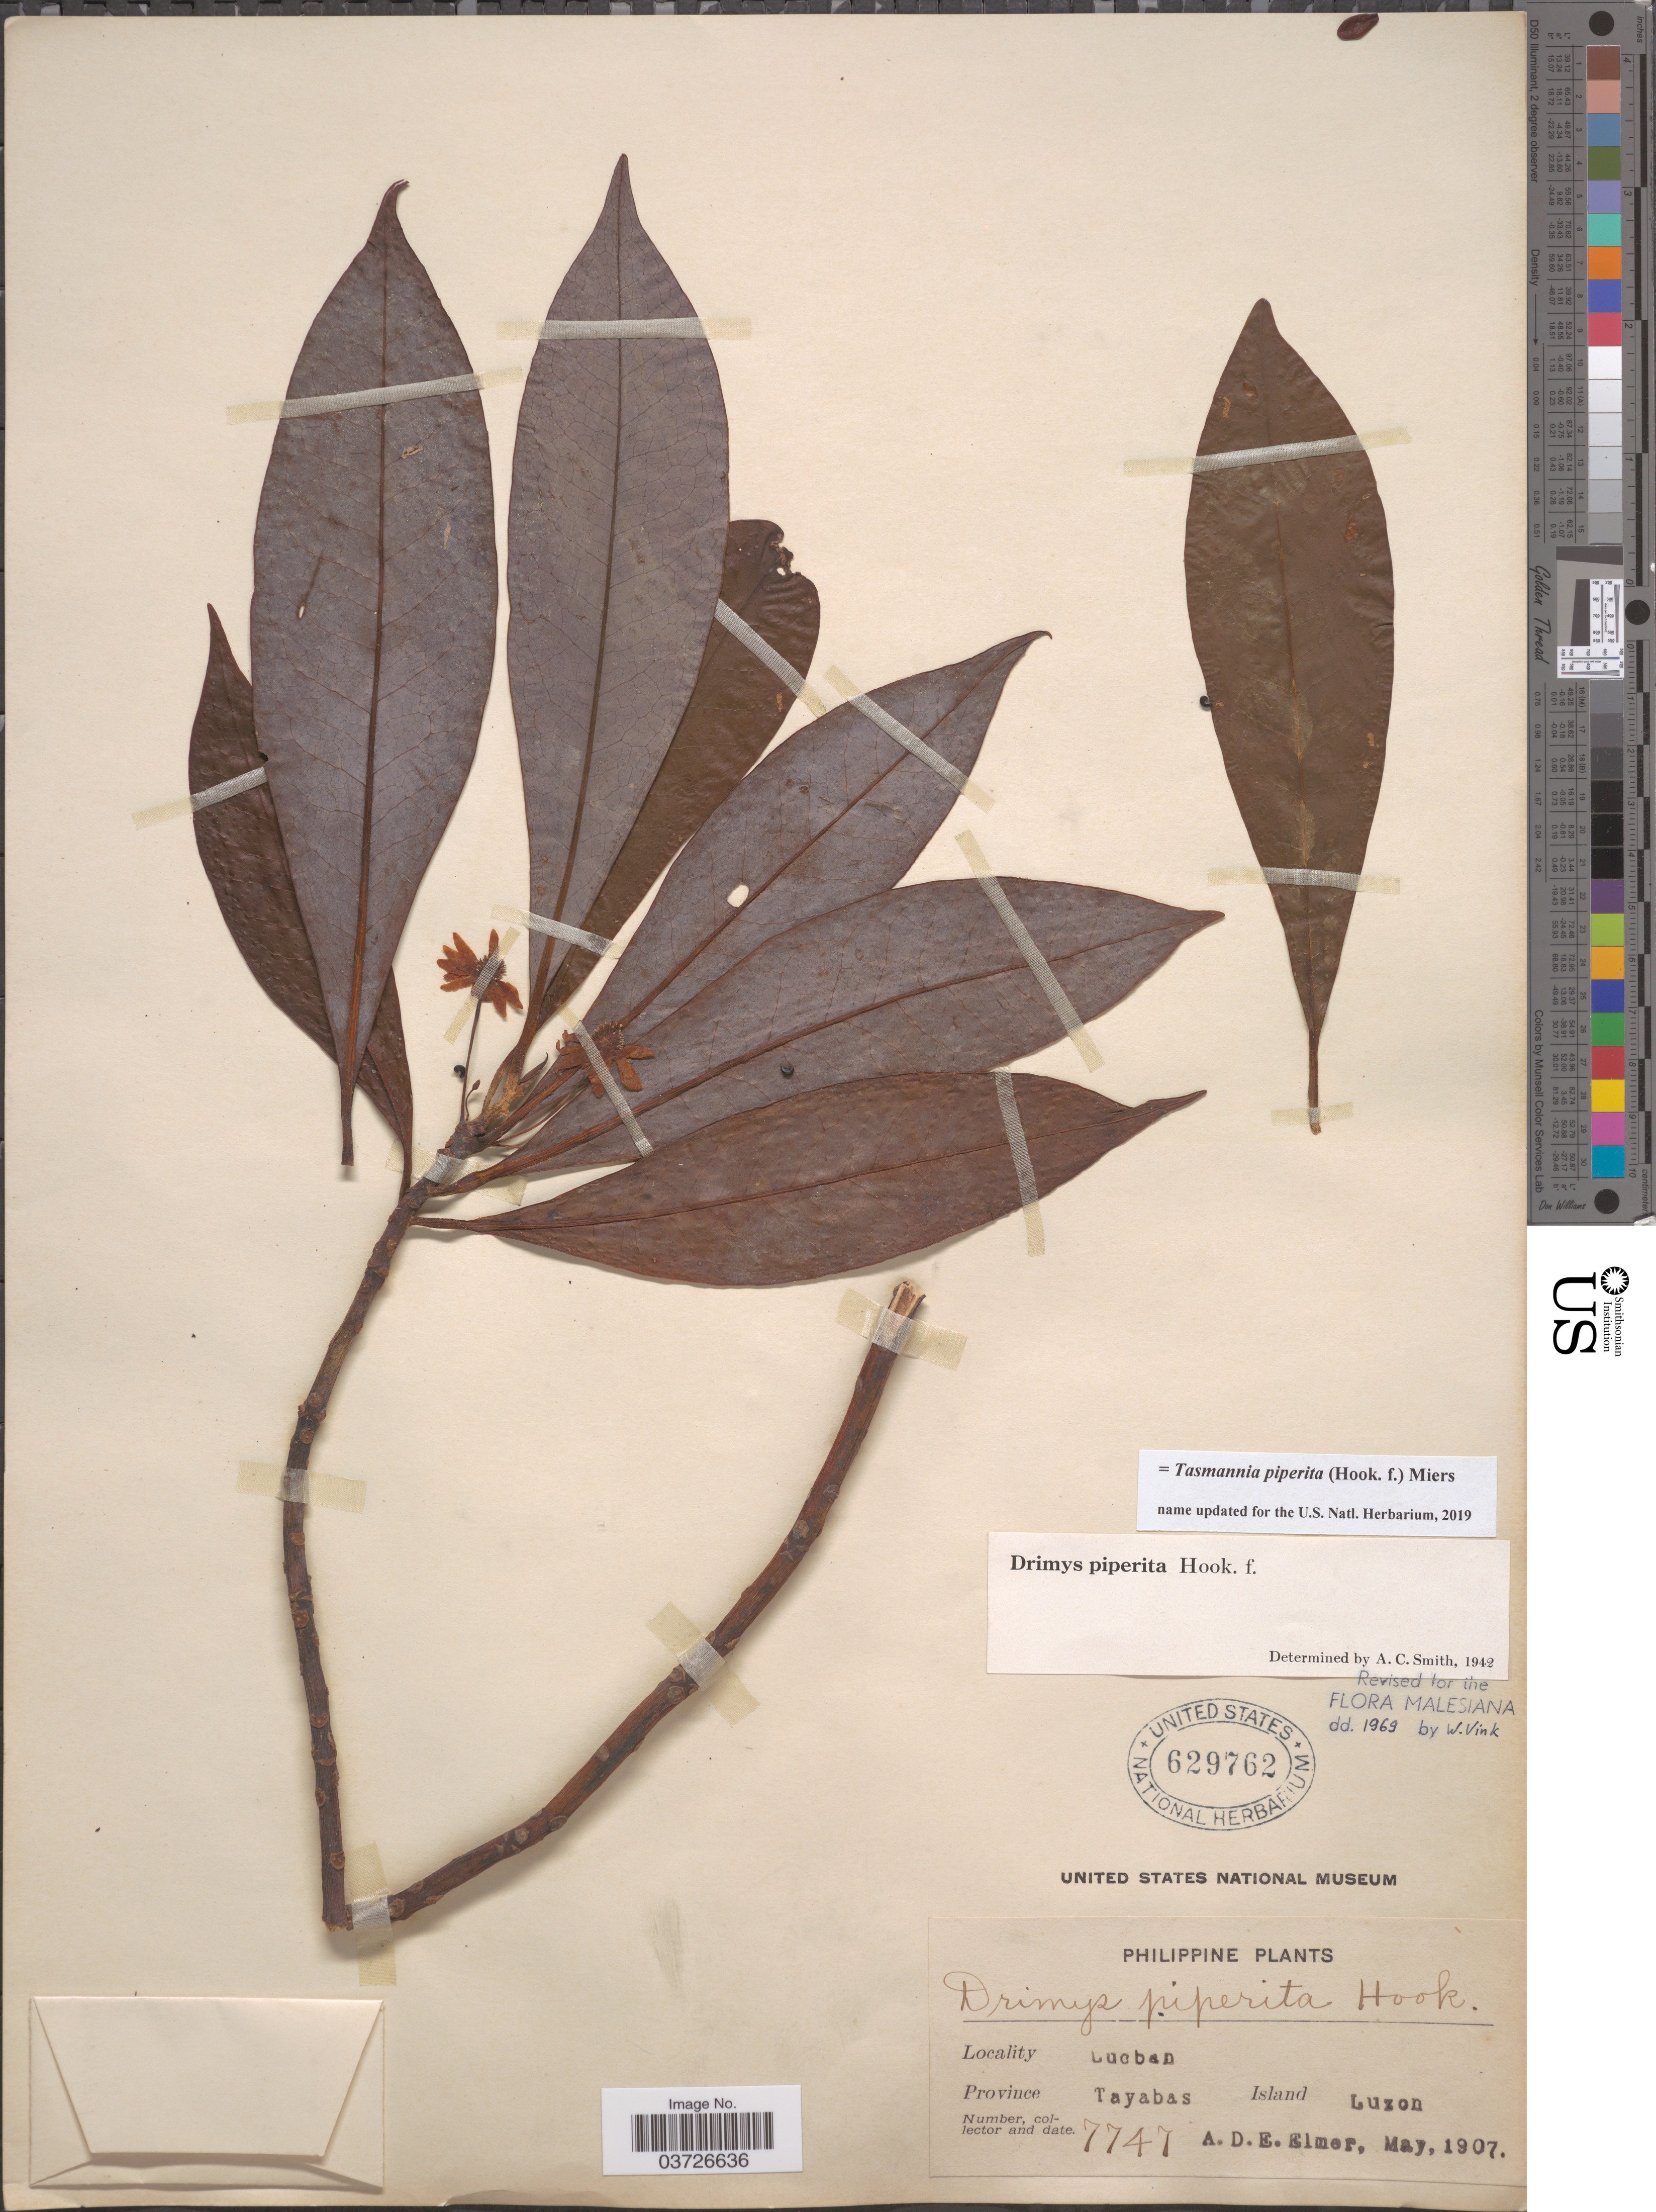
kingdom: Plantae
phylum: Tracheophyta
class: Magnoliopsida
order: Canellales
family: Winteraceae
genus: Tasmannia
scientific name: Tasmannia piperita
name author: (Hook. f.) Miers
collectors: A. D. E. Elmer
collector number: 7747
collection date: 1907-05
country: Philippines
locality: Lucban, Province Tayabas, Island Luzon.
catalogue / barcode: US 629762